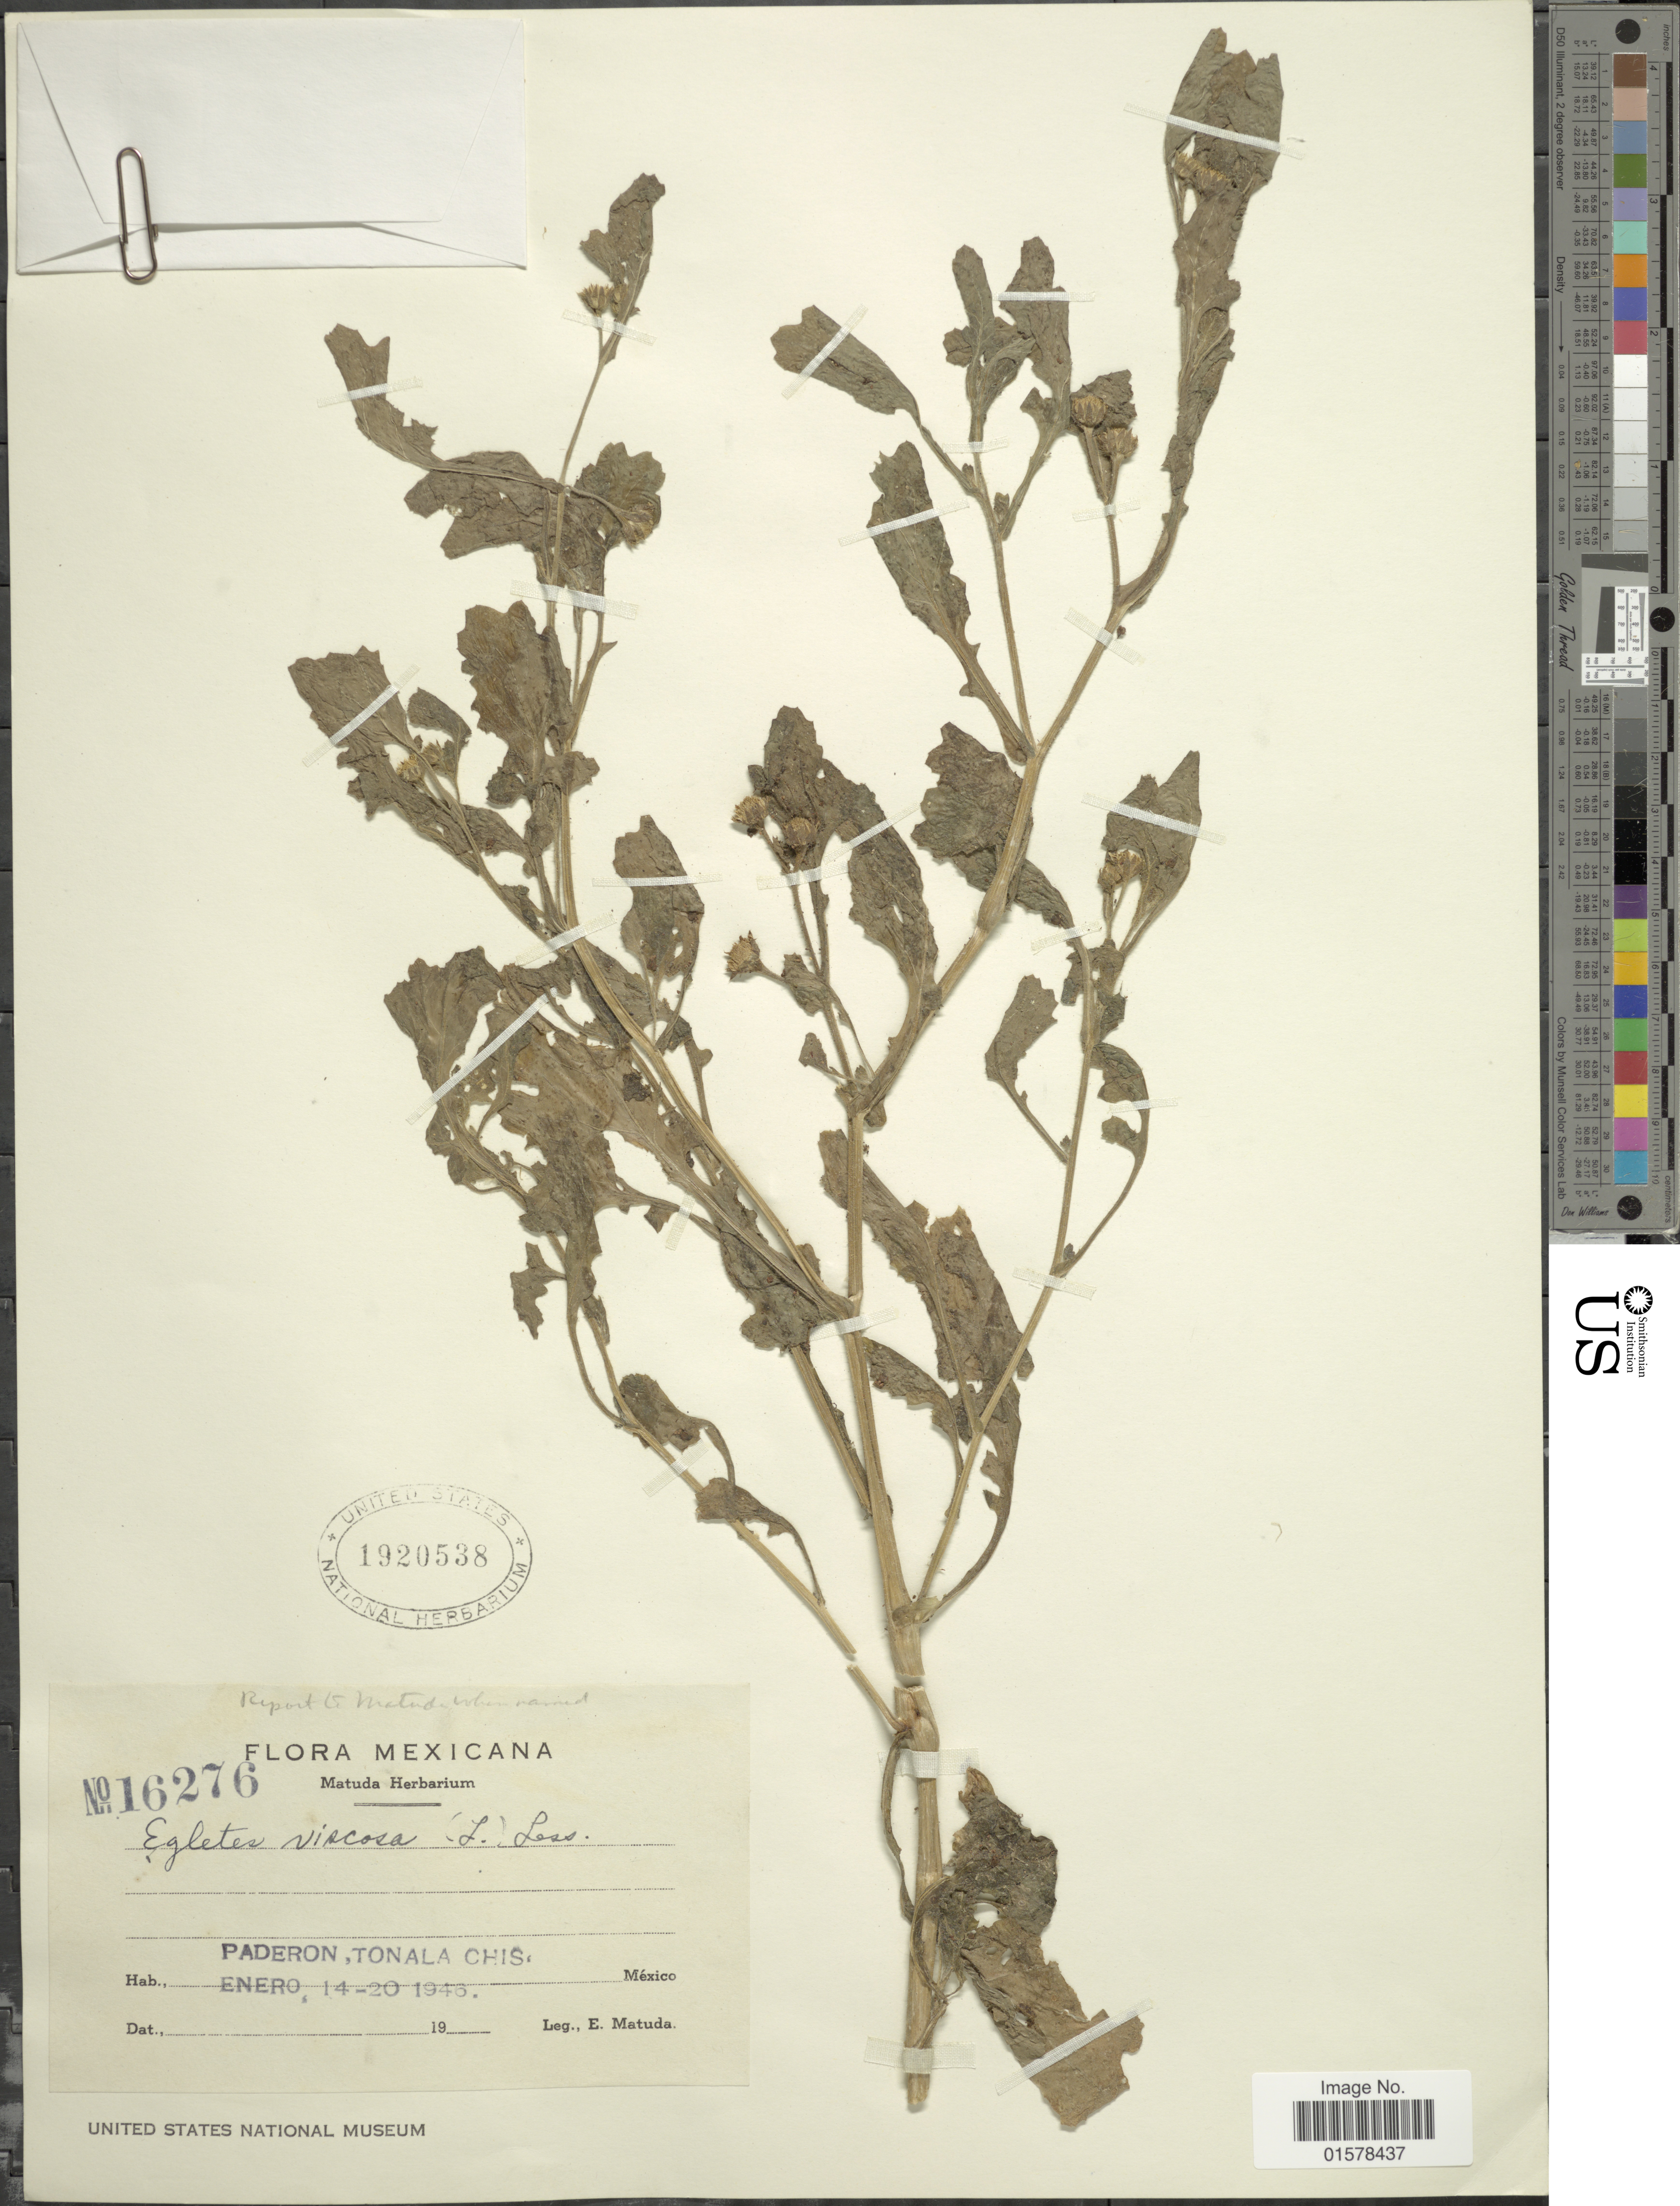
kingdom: Plantae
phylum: Tracheophyta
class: Magnoliopsida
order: Asterales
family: Asteraceae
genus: Egletes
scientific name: Egletes viscosa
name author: (L.) Less.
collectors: E. Matuda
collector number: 16276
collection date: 1946-01-14/1946-01-20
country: Mexico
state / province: Chiapas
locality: Paderon, Tonala Chis. Mexico.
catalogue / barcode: US 1920538